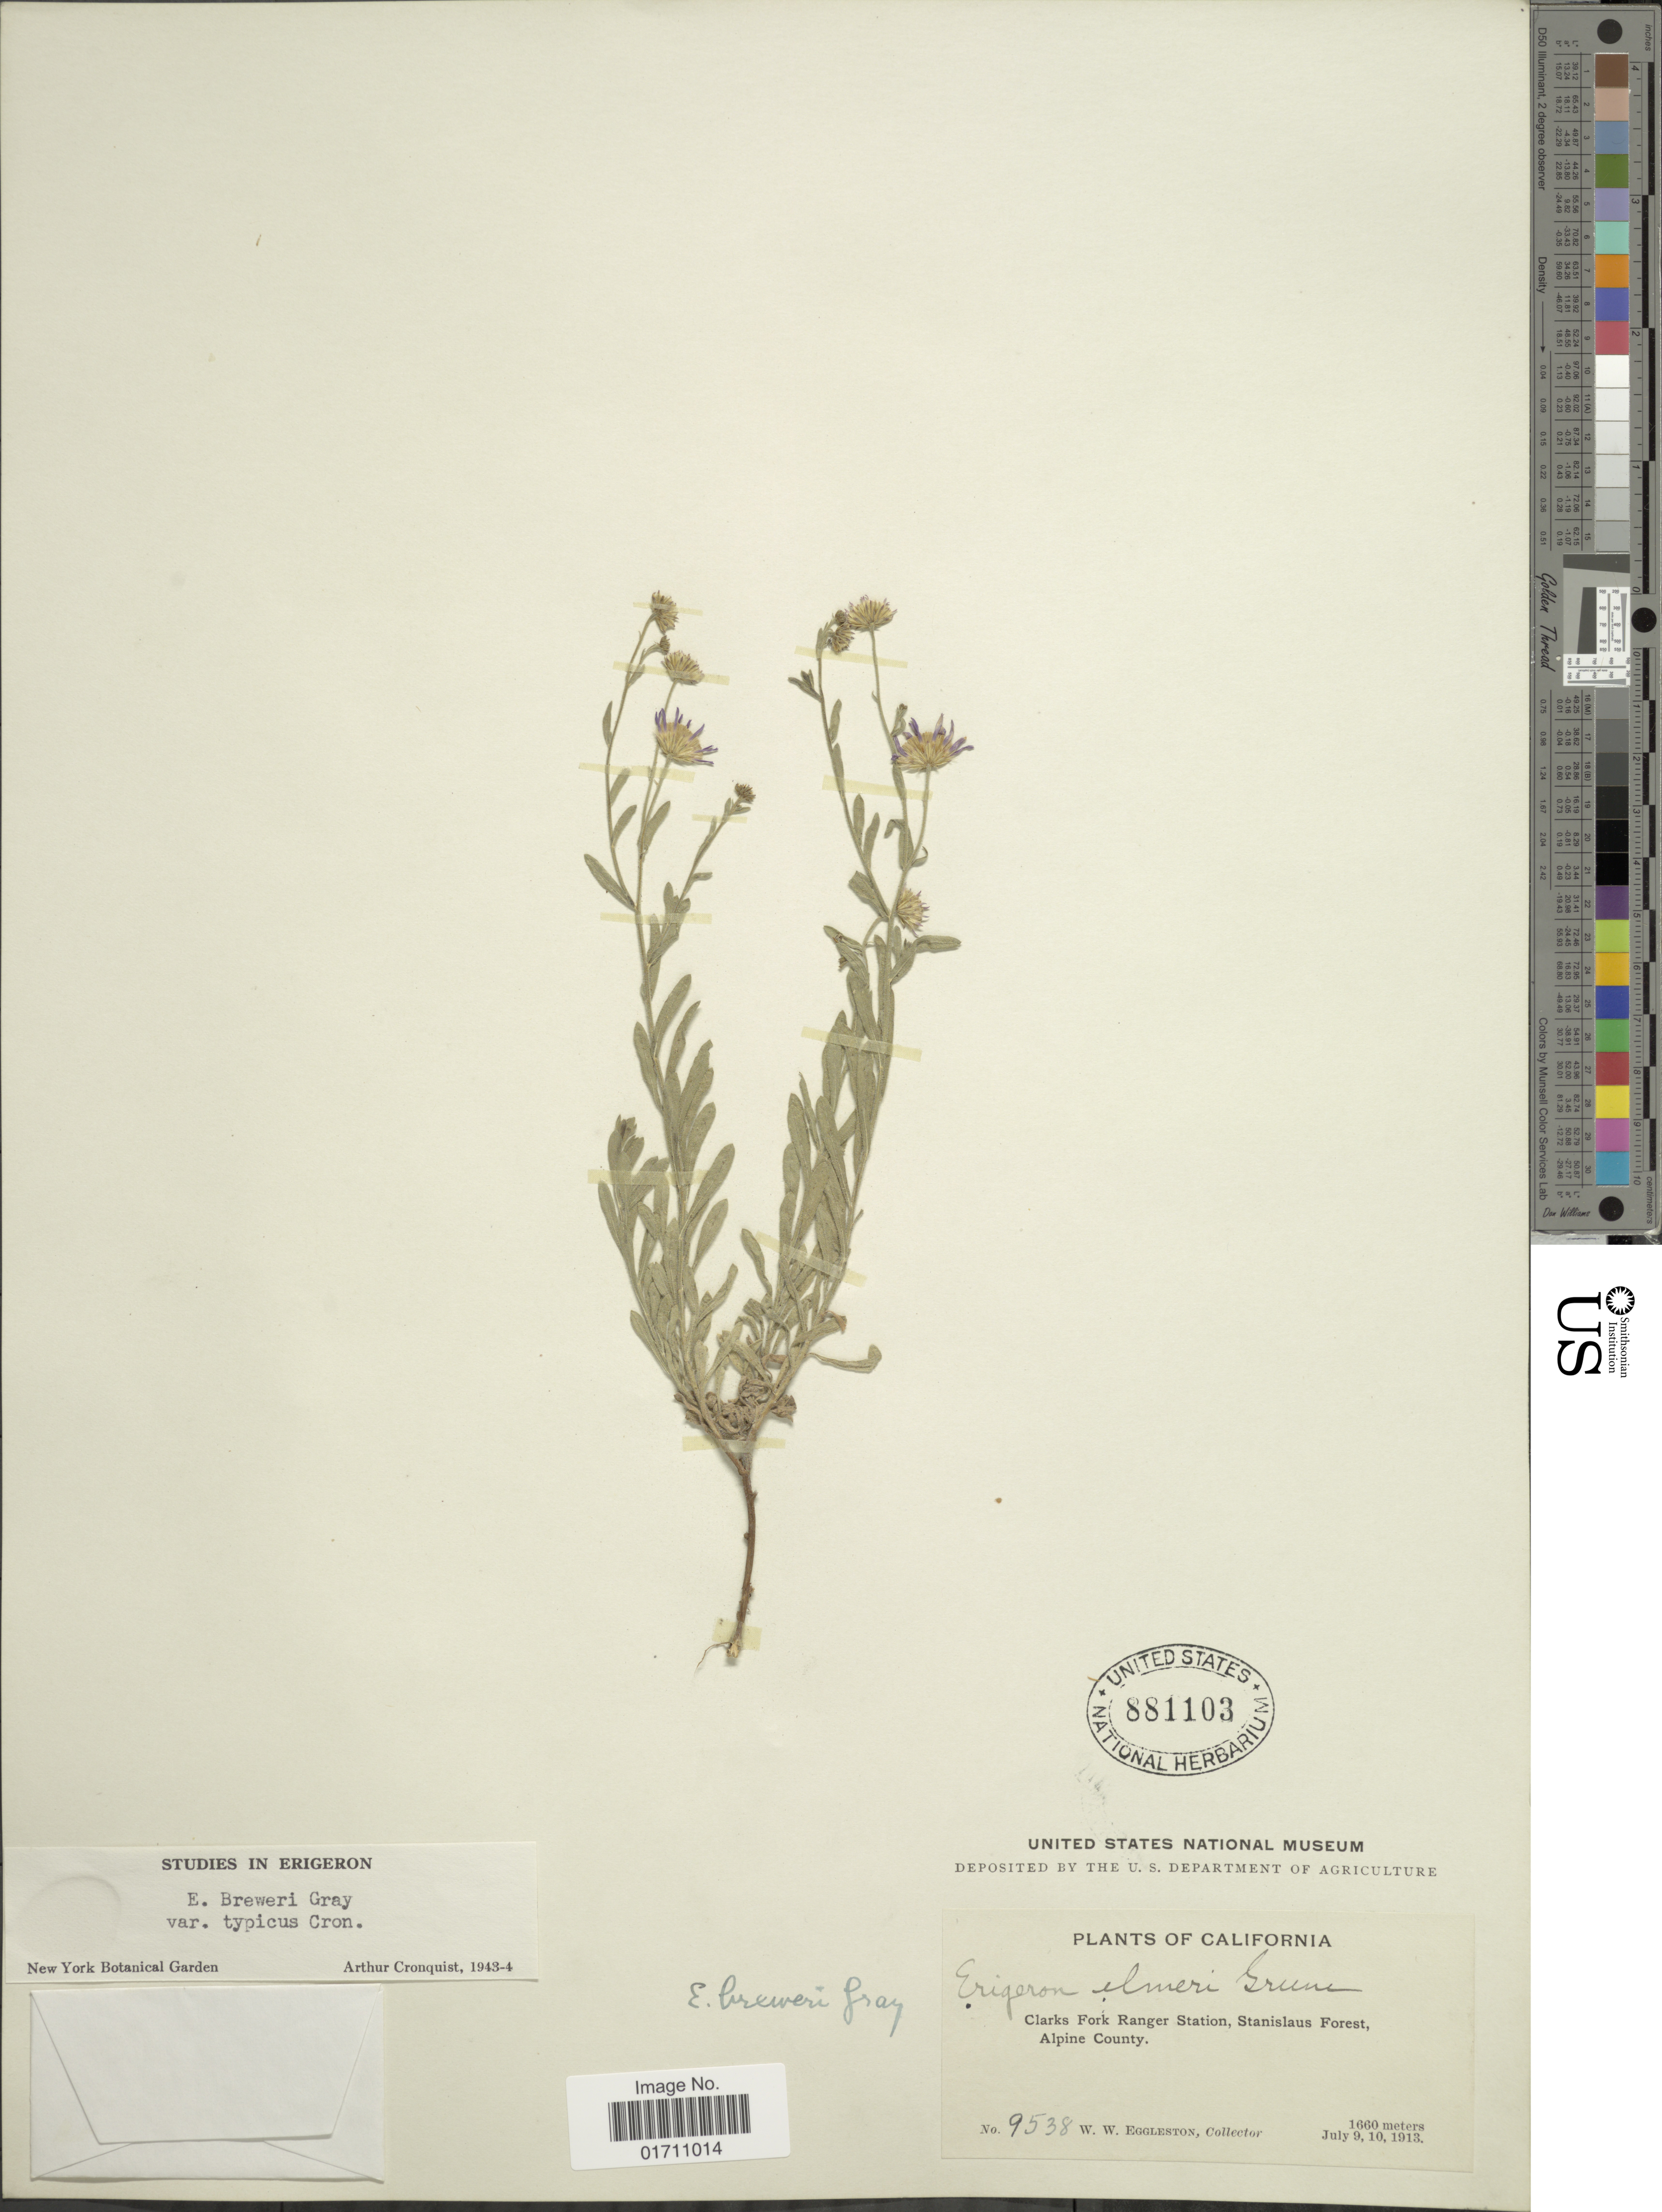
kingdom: Plantae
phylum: Tracheophyta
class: Magnoliopsida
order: Asterales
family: Asteraceae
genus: Erigeron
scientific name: Erigeron breweri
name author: A. Gray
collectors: W. W. Eggleston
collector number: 9538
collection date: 1913-07-09/1913-07-10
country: United States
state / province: California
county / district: Alpine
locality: Clarks Fork Ranger Station, Stanislaus Forest, Alpine County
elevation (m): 1660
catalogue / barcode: US 881103